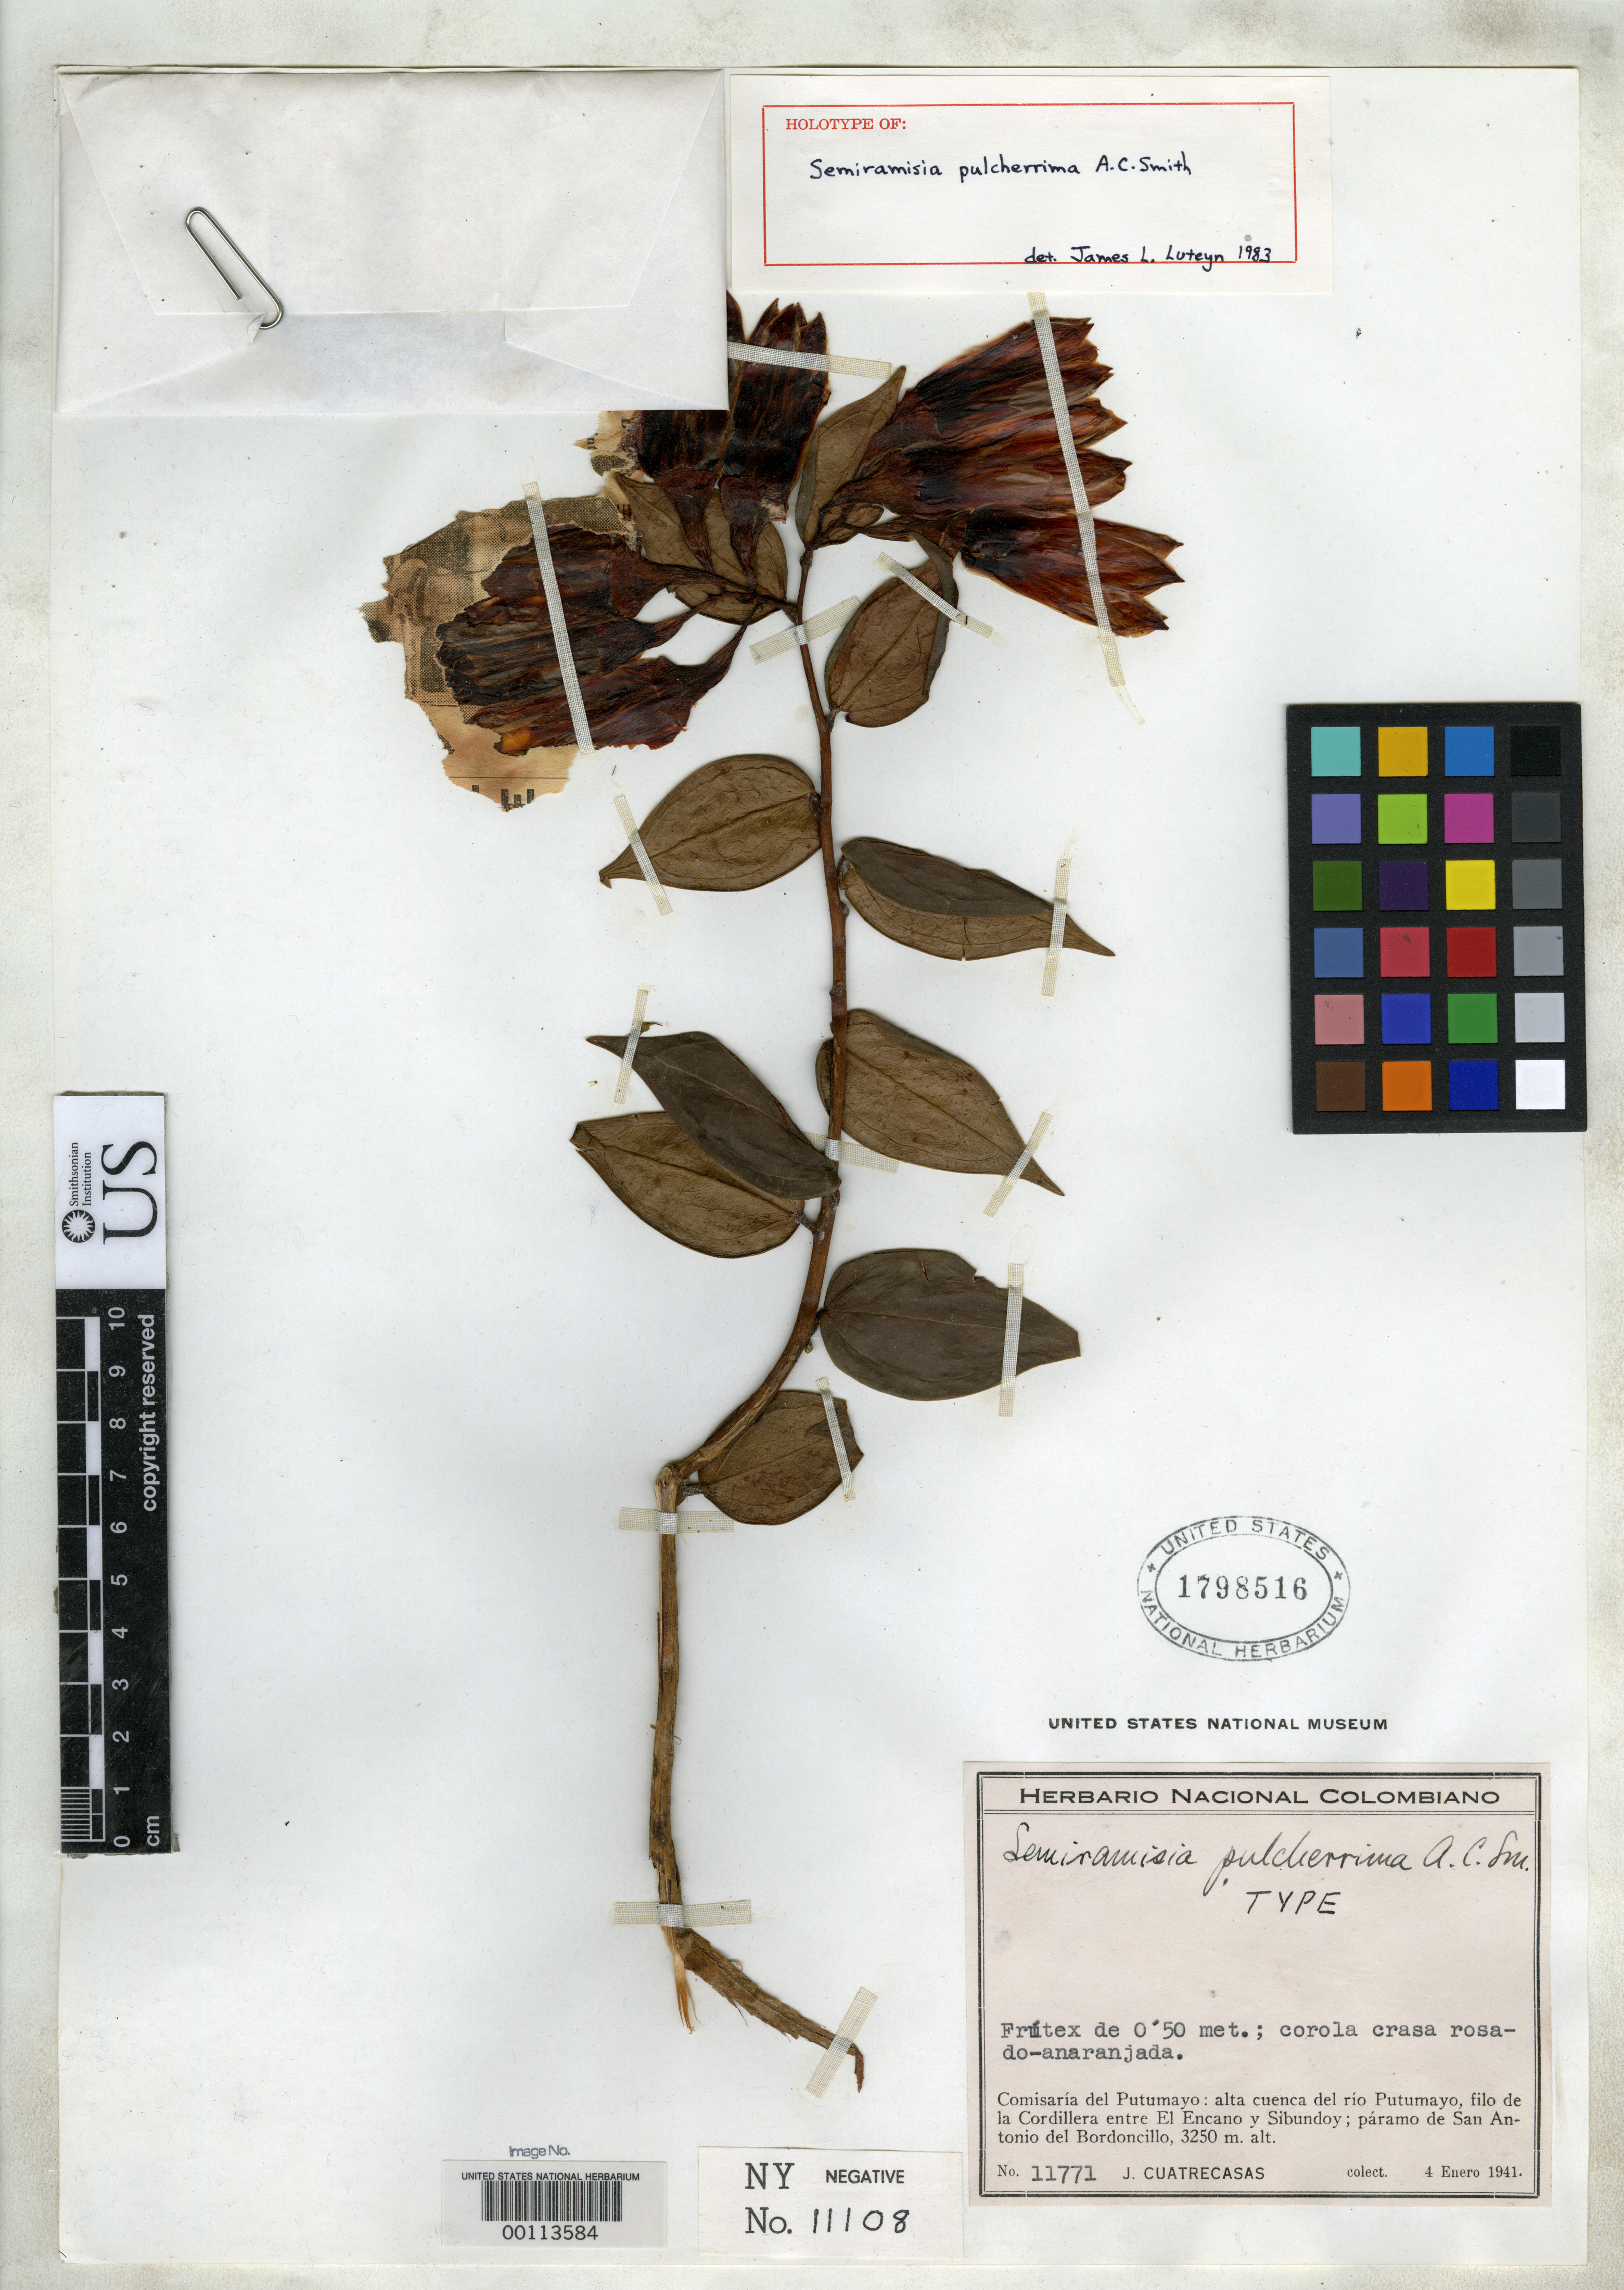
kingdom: Plantae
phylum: Tracheophyta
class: Magnoliopsida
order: Ericales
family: Ericaceae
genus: Semiramisia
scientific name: Semiramisia pulcherrima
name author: A.C. Sm.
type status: Holotype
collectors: J. Cuatrecasas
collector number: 11771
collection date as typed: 04 Jan 1941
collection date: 1941-01-04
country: Colombia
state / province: Putumayo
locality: Rio Putumayo, Filo de La Cordilleraentre El Encaño y Sibundoy.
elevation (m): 3250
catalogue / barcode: US 1798516